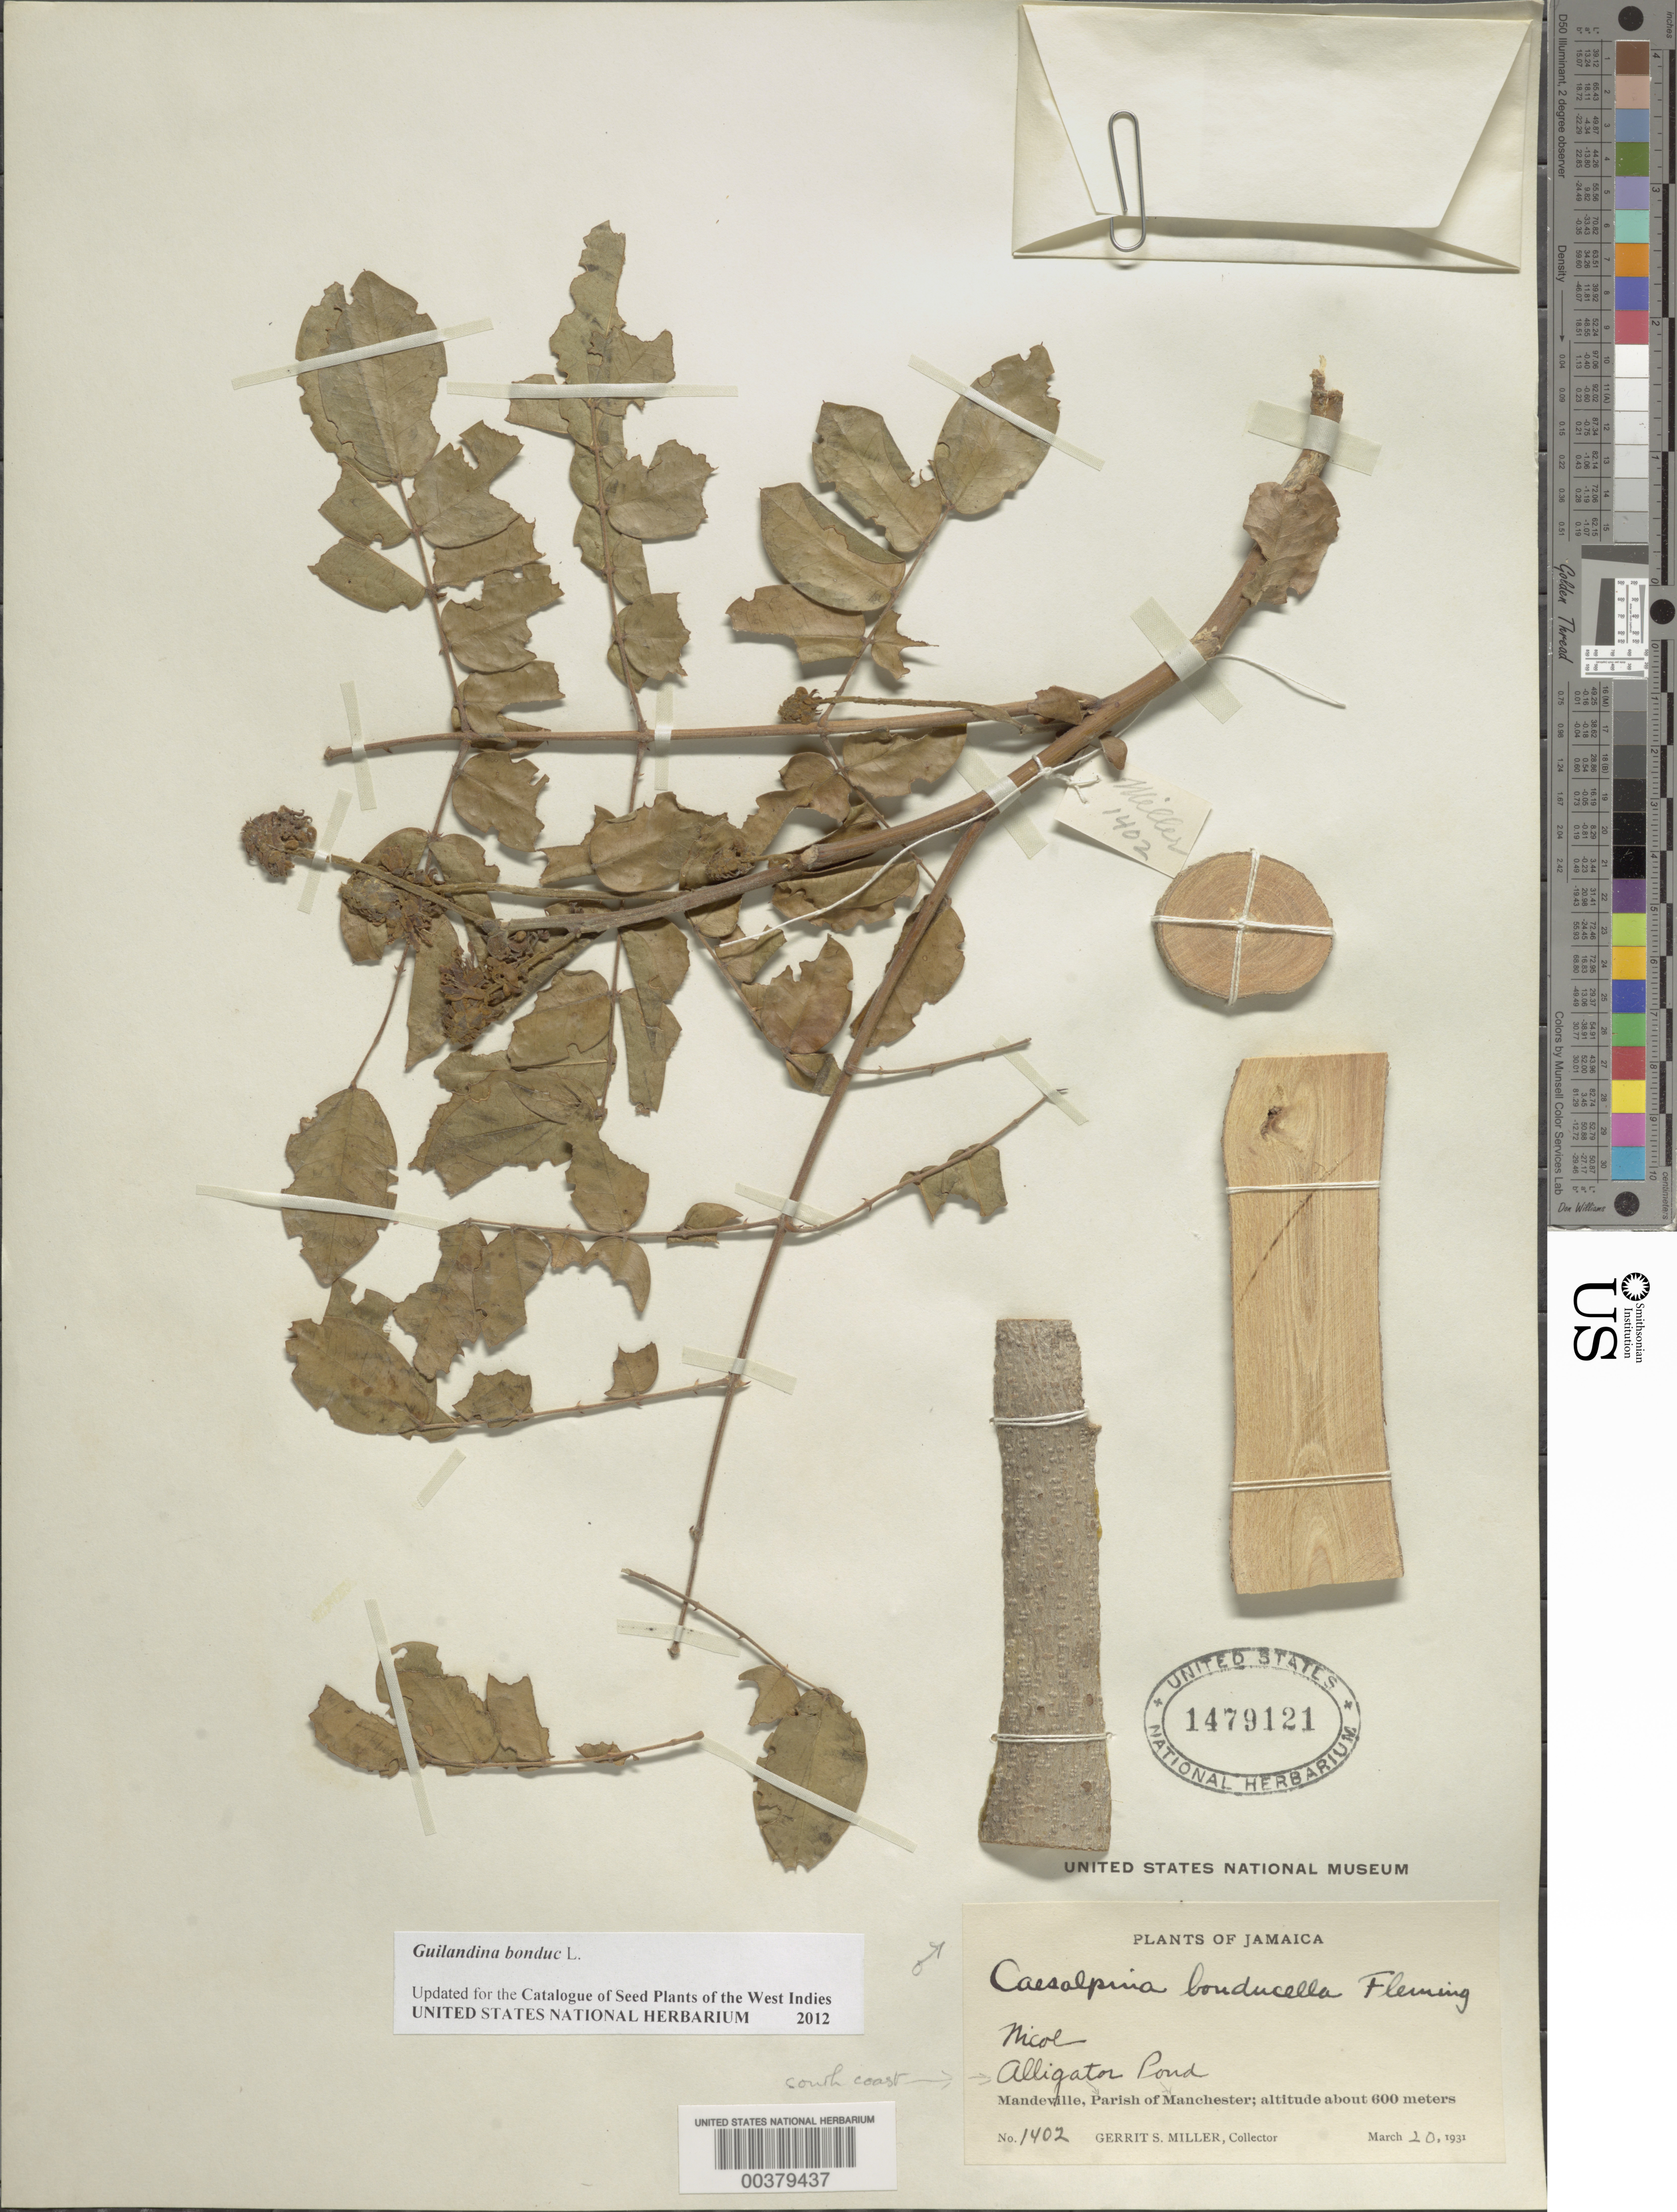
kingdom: Plantae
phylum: Tracheophyta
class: Magnoliopsida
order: Fabales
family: Fabaceae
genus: Guilandina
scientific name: Guilandina bonduc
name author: L.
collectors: G. Miller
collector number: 1402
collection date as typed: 20 Mar 1931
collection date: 1931-03-20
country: Jamaica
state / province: Manchester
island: Greater Antilles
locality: Alligato pond, s coast; mandeville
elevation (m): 600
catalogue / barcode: US 1479121